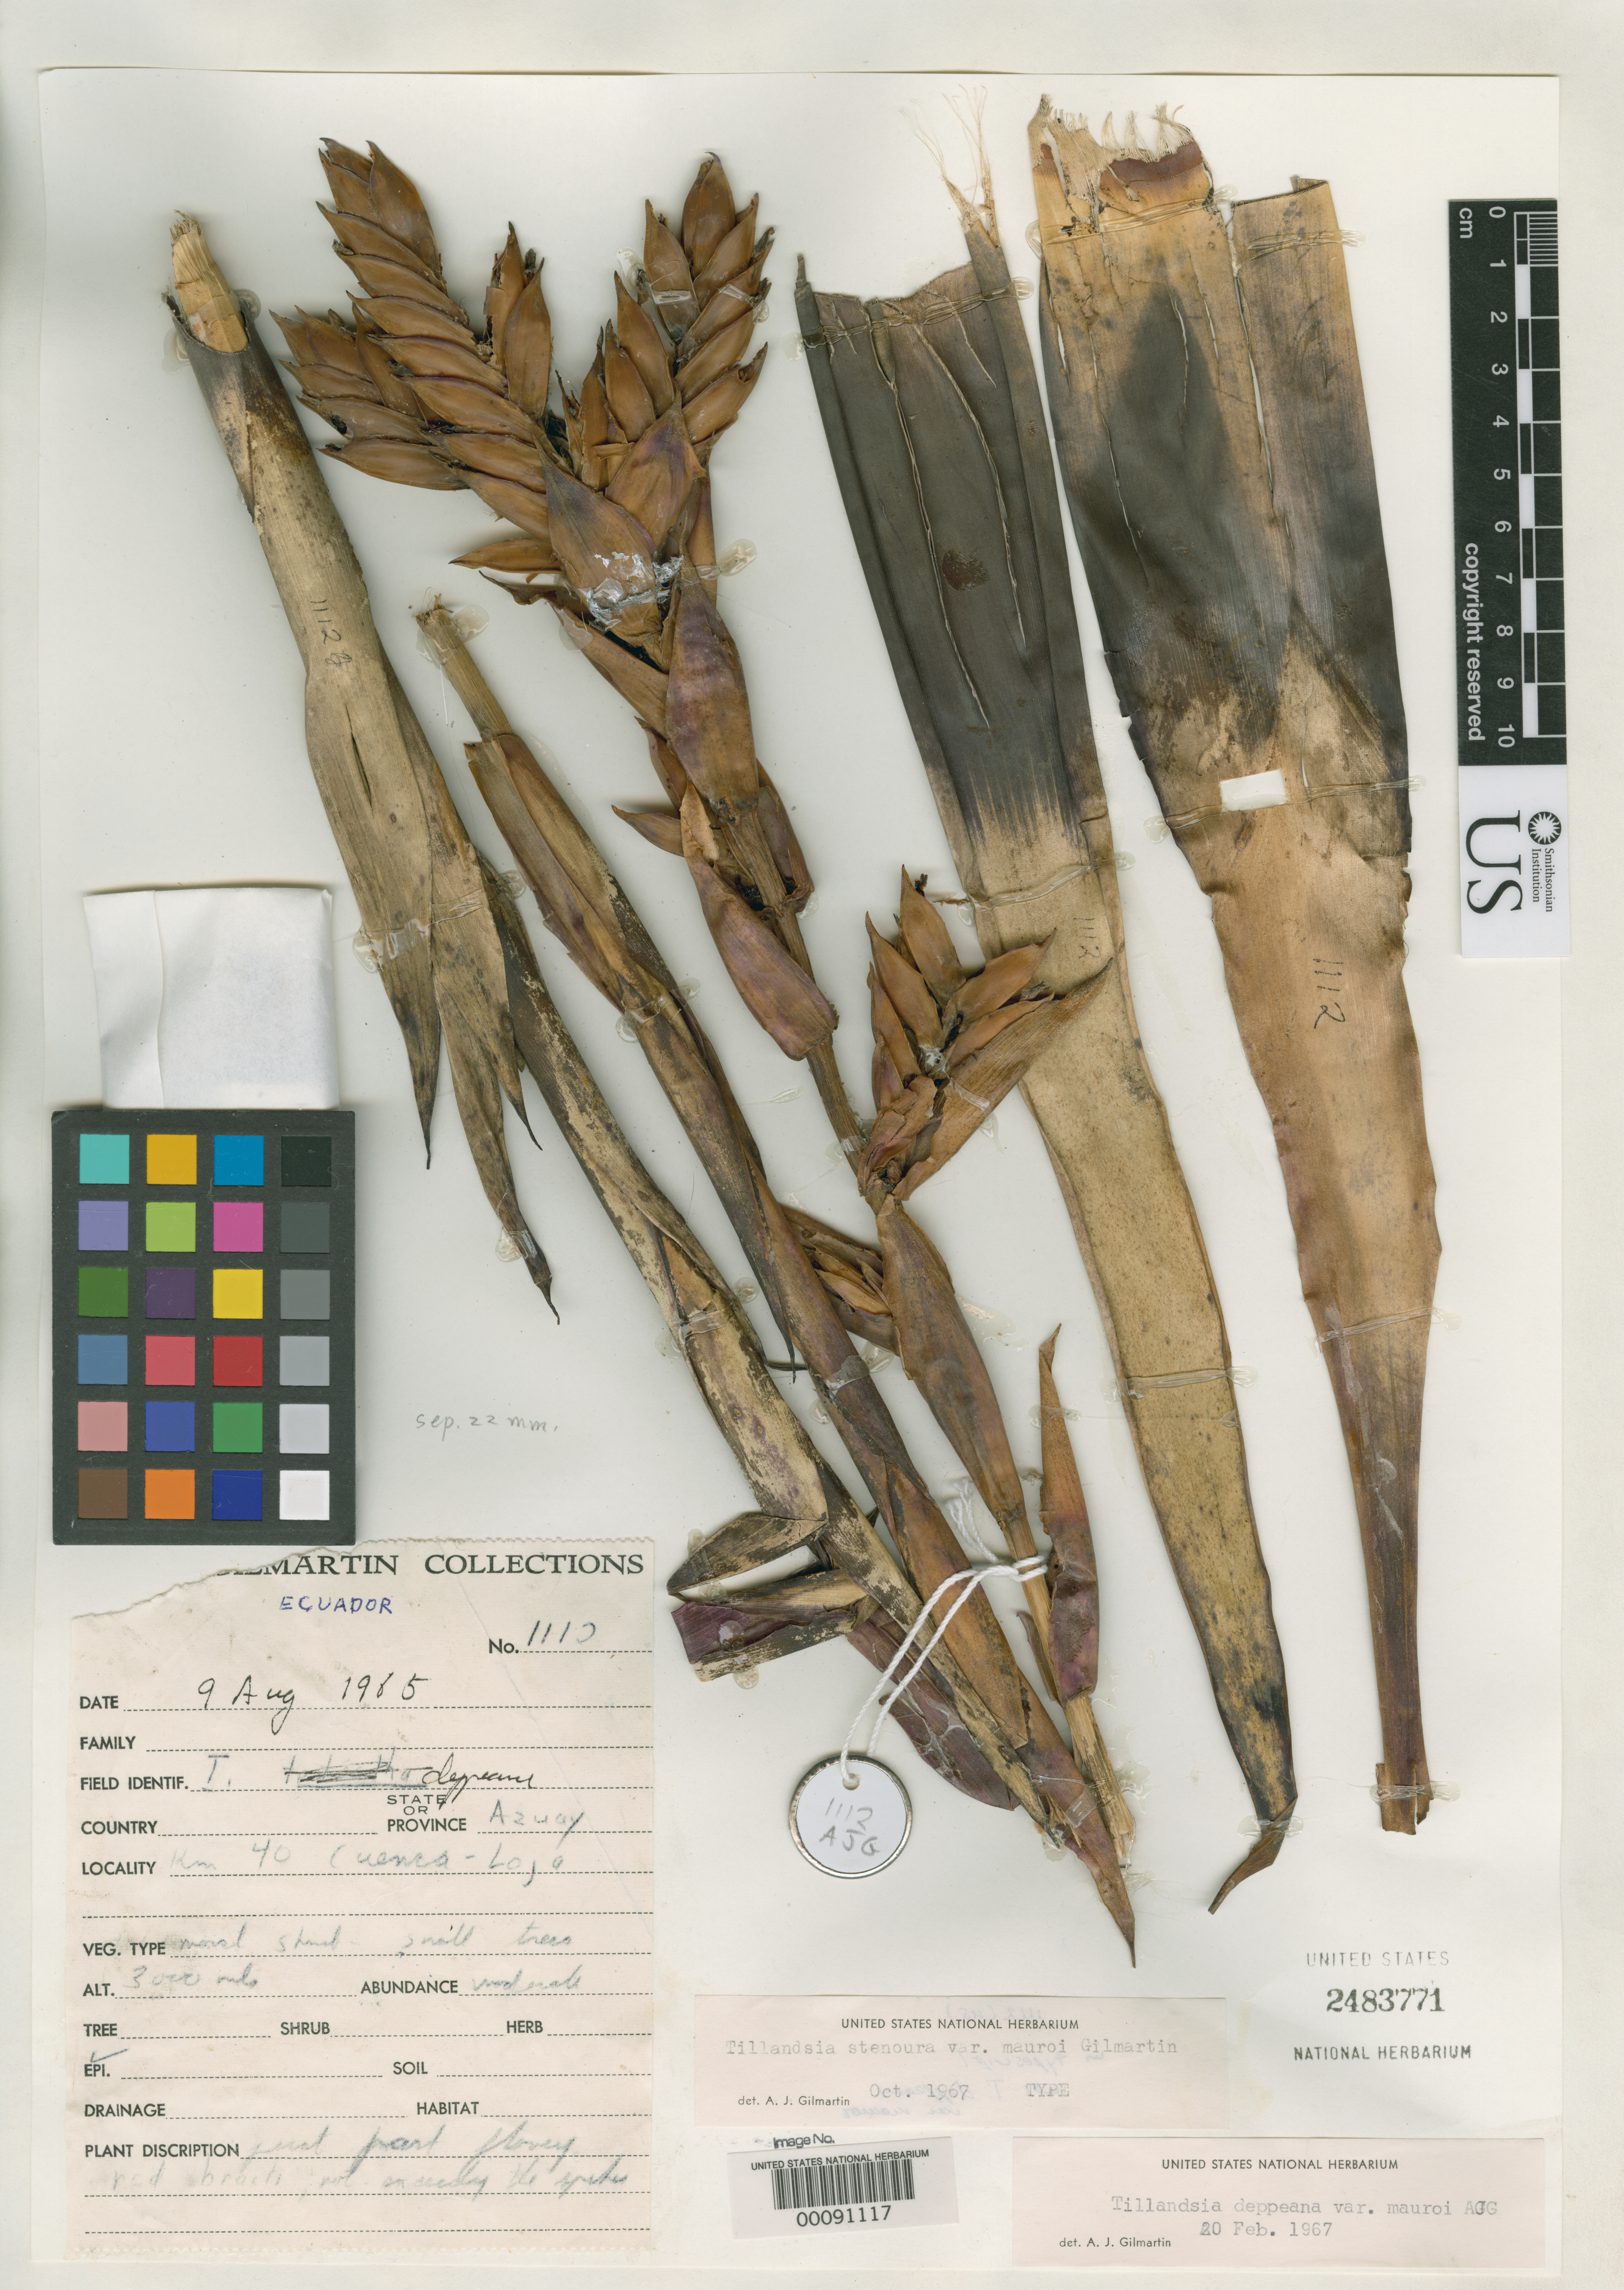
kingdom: Plantae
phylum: Tracheophyta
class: Liliopsida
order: Poales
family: Bromeliaceae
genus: Tillandsia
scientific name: Tillandsia stenoura var. mauroi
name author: Gilmartin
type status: Holotype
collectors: A. J. Gilmartin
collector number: AJG-1112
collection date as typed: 09 Aug 1965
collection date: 1965-08-09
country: Ecuador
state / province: Azuay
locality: "km. 40, Cuenca-Loja".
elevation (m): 3000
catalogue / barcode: US 2483771